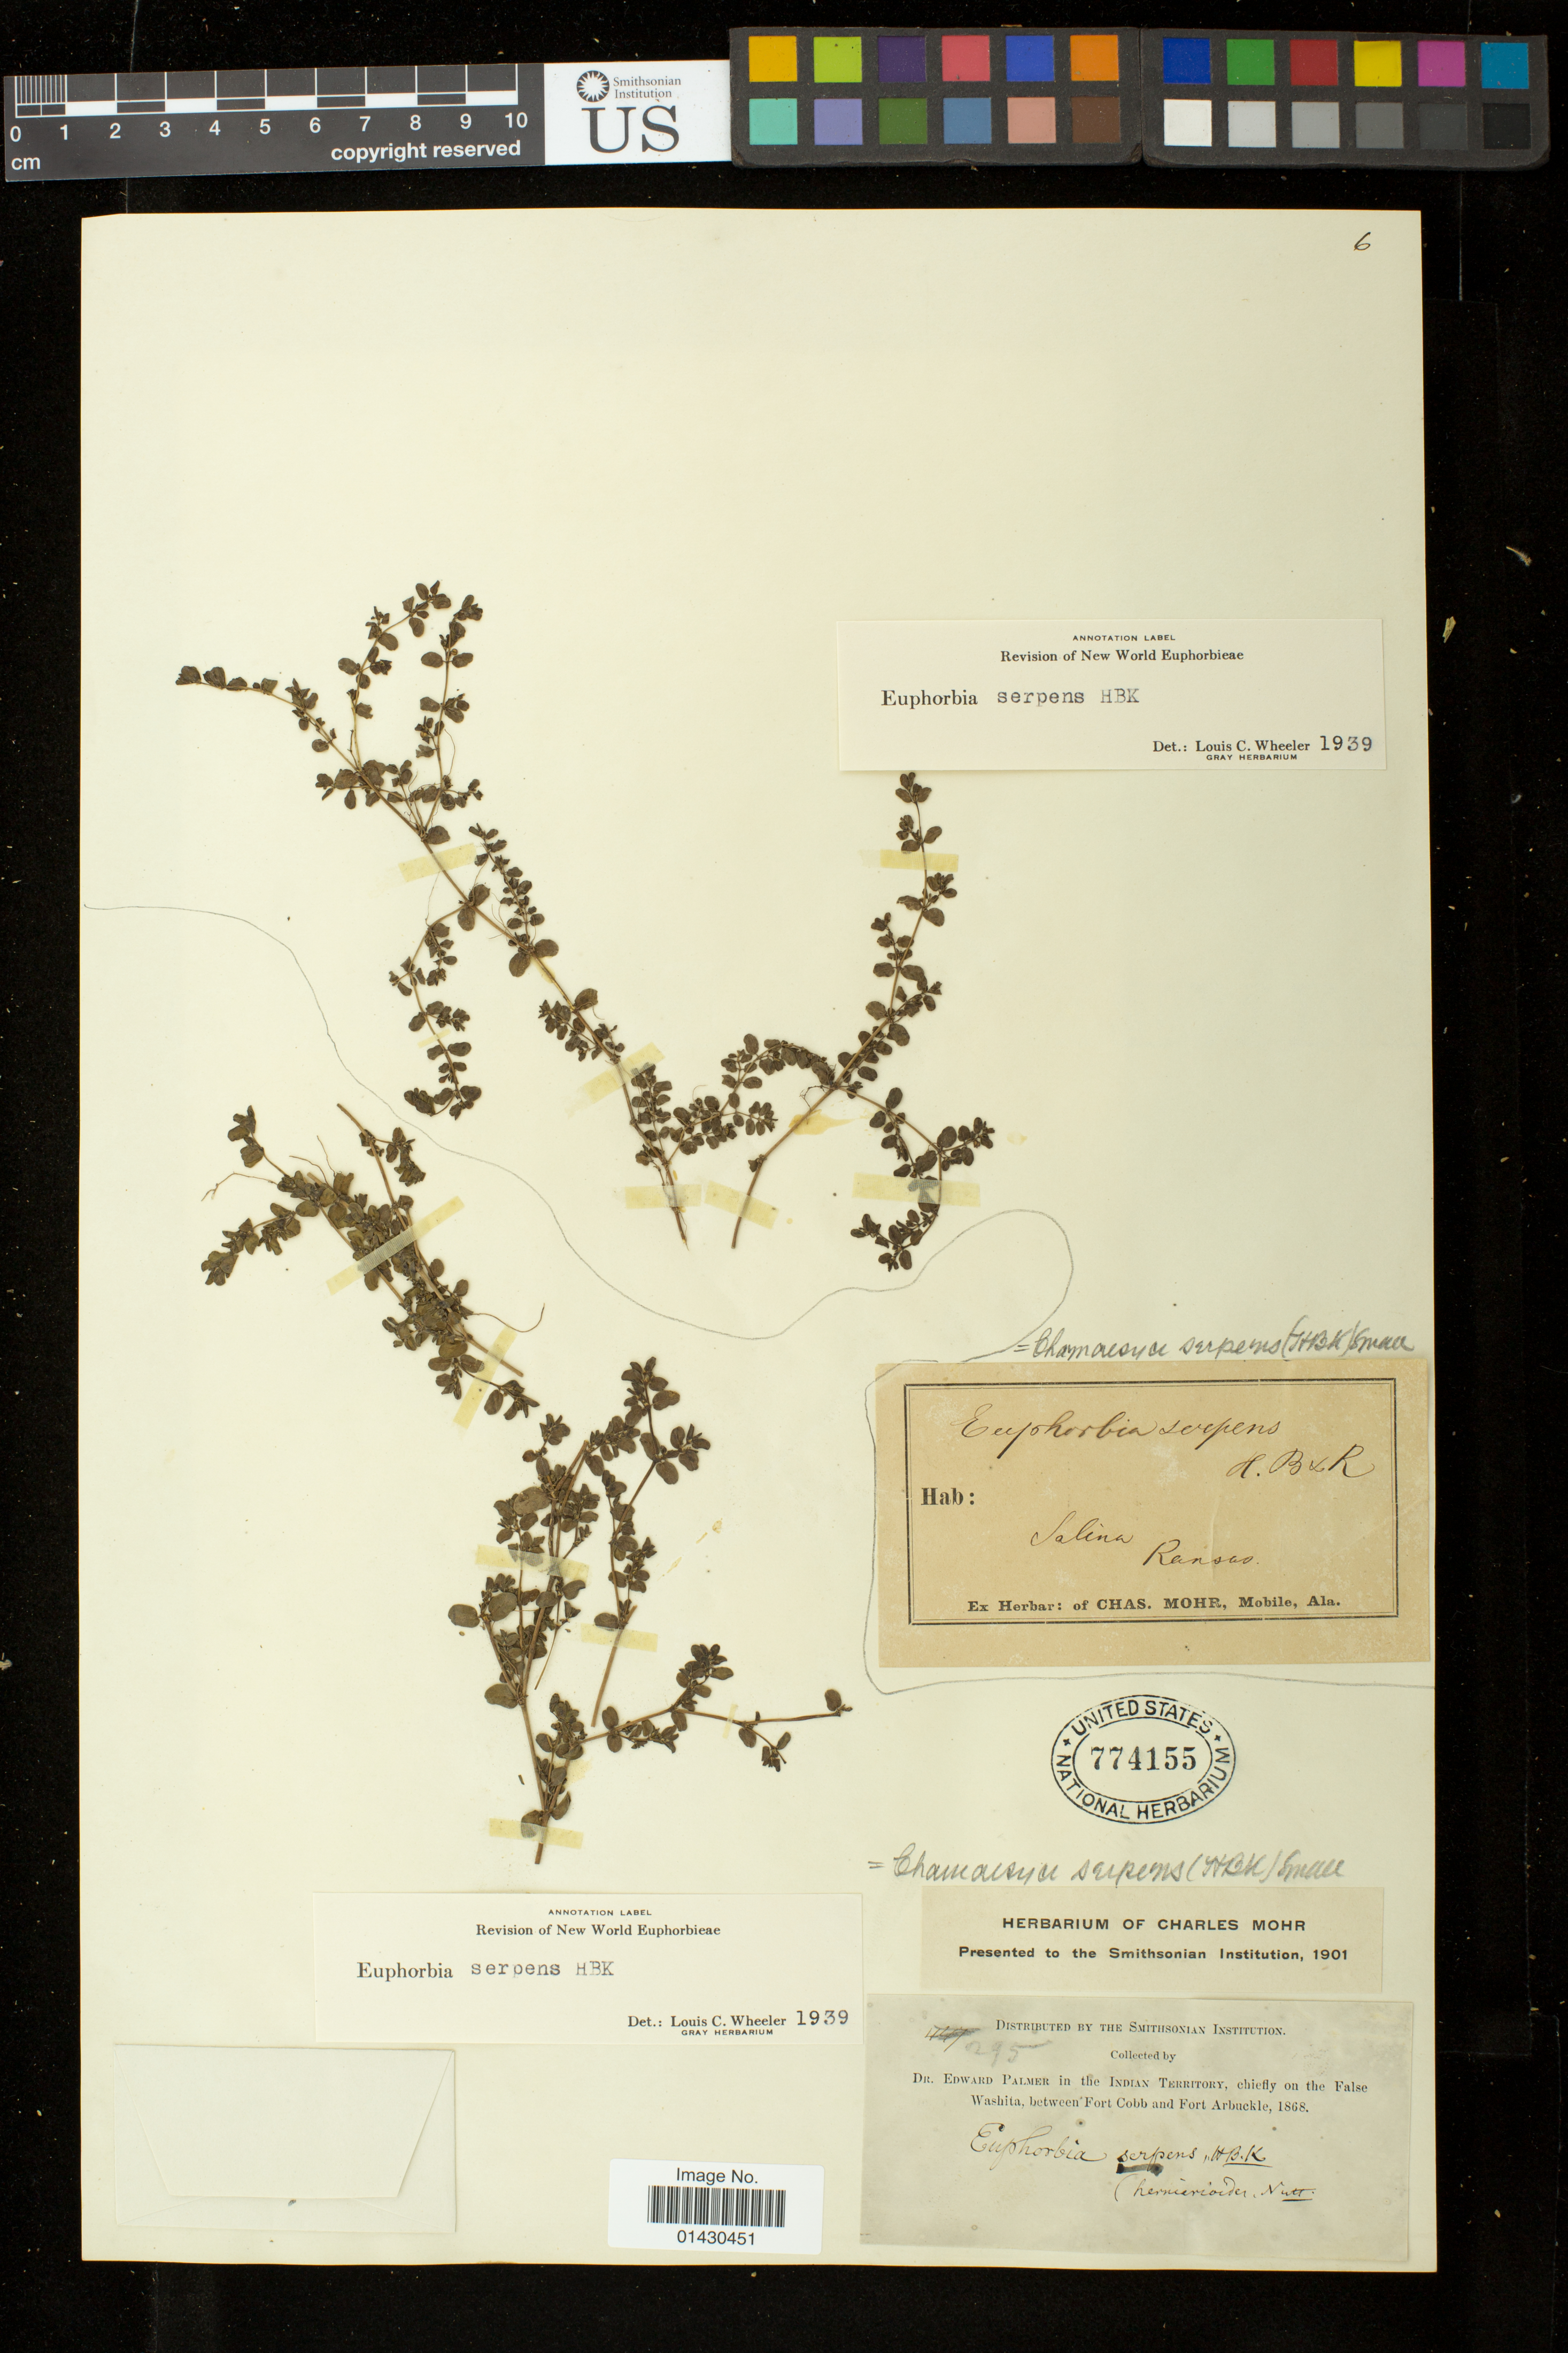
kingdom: Plantae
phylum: Tracheophyta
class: Magnoliopsida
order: Malpighiales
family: Euphorbiaceae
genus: Euphorbia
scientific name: Euphorbia serpens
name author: Kunth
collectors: E. Palmer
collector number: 295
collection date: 1868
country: United States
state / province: Oklahoma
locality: Indian Territory, chiefly on the False Washita, between Fort Cobb and Fort Arbuckle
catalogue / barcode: US 774155